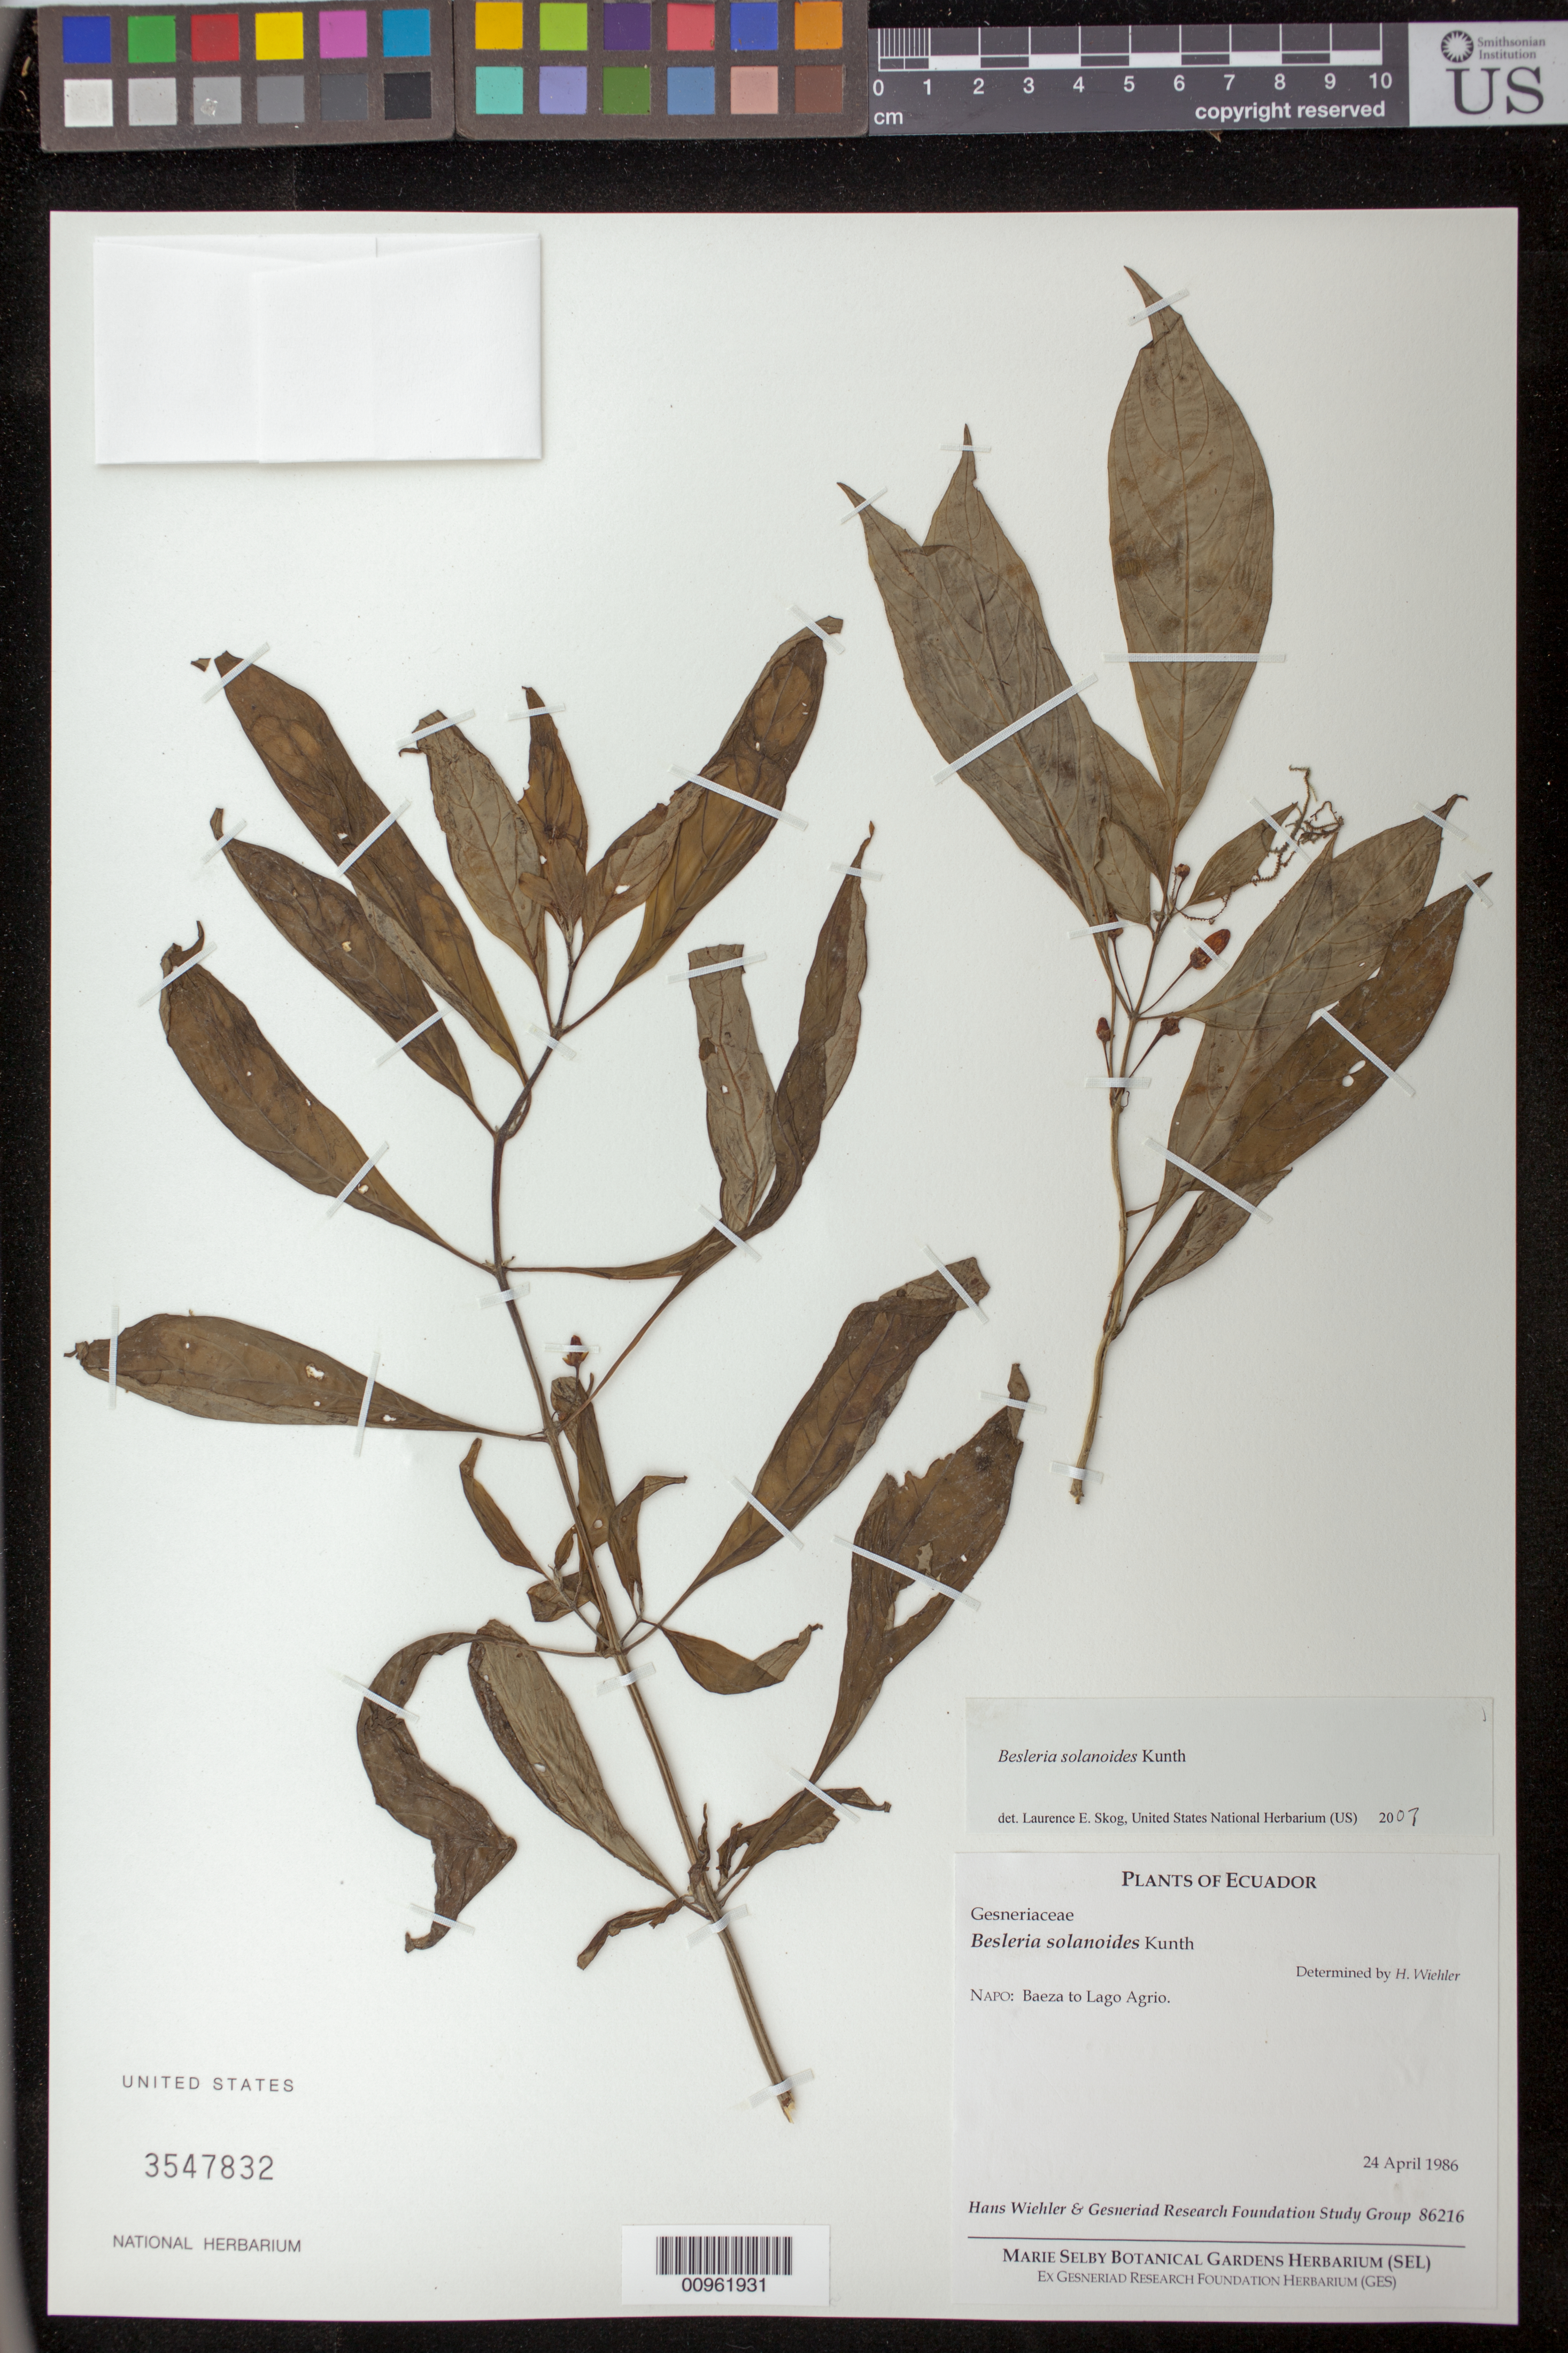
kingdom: Plantae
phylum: Tracheophyta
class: Magnoliopsida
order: Lamiales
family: Gesneriaceae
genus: Besleria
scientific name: Besleria solanoides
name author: Kunth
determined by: Skog, Laurence E.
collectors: H. J. Wiehler & GRF Study Group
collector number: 86216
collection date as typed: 24 Apr 1986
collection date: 1986-04-24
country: Ecuador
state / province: Napo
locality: Napo: Baeza to Lago Agrio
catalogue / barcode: US 3547832